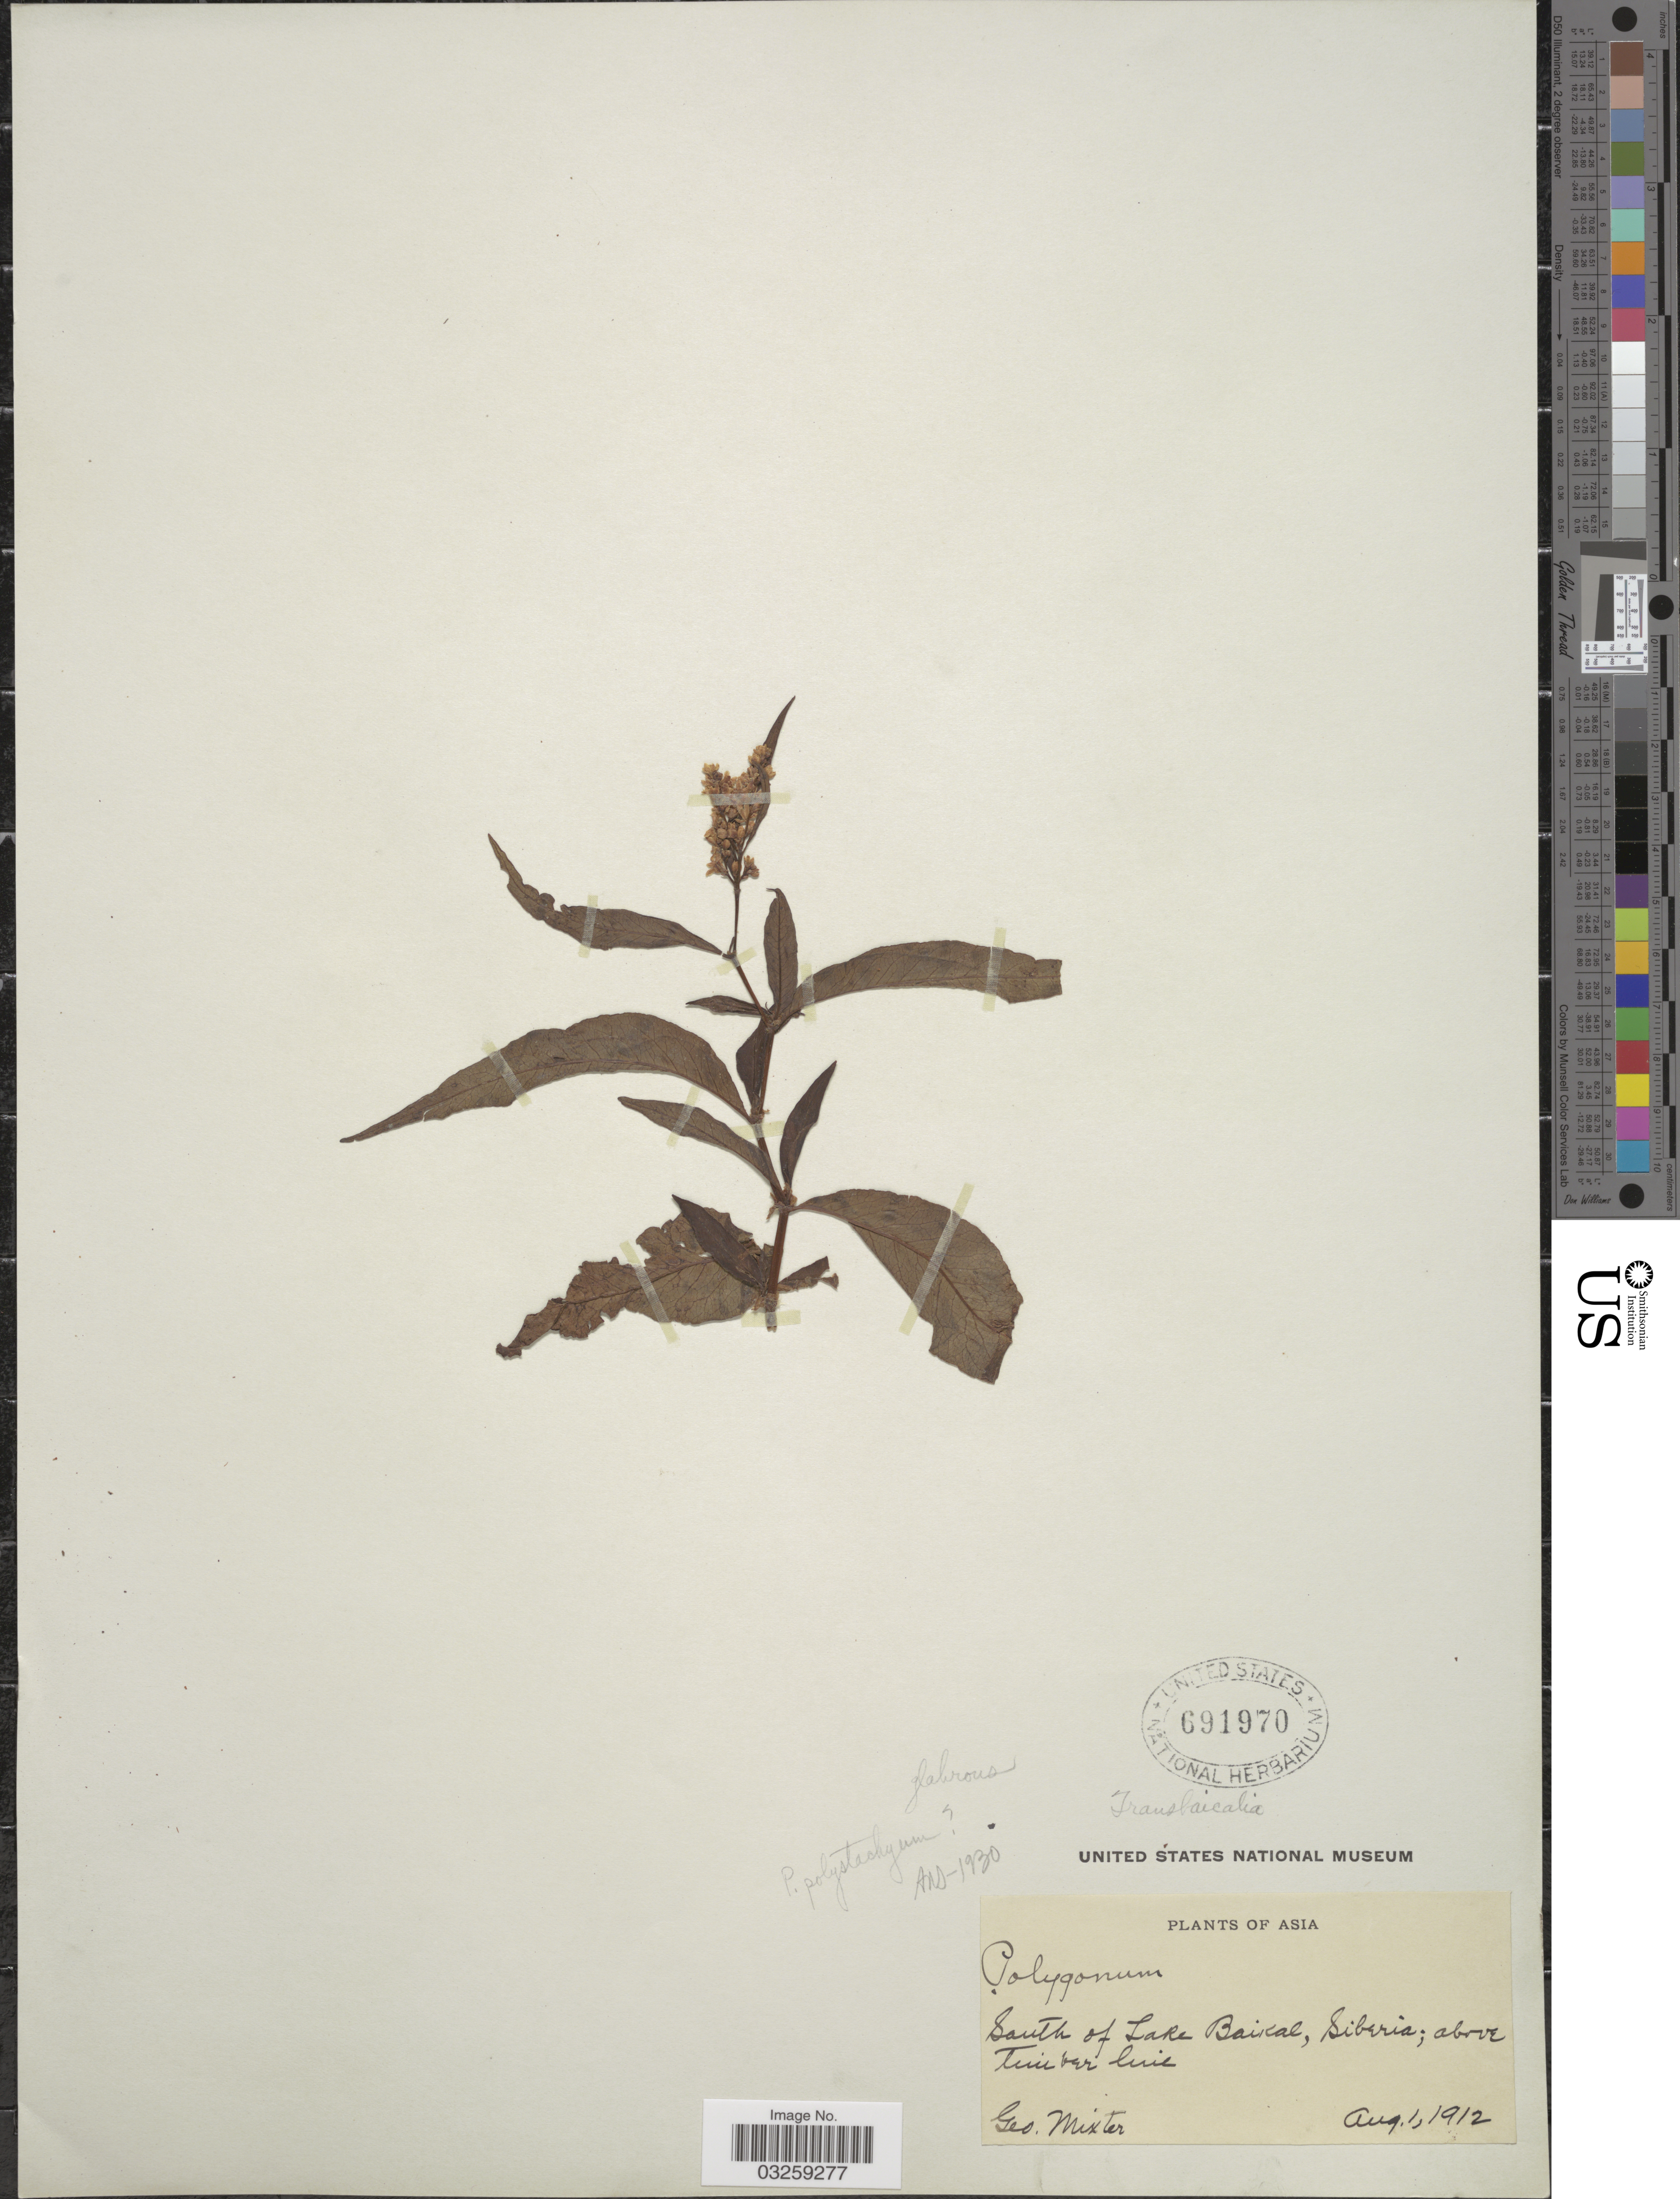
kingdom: Plantae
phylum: Tracheophyta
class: Magnoliopsida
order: Caryophyllales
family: Polygonaceae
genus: Koenigia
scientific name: Koenigia sp.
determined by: Strong, Mark T., (BOT), Smithsonian Institution - National Museum of Natural History (UNITED STATES)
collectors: G. Mixter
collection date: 1912-08-01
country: Russian Federation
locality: Asia. South of Lake Baikal, Siberia; above timber line.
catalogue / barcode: US 691970